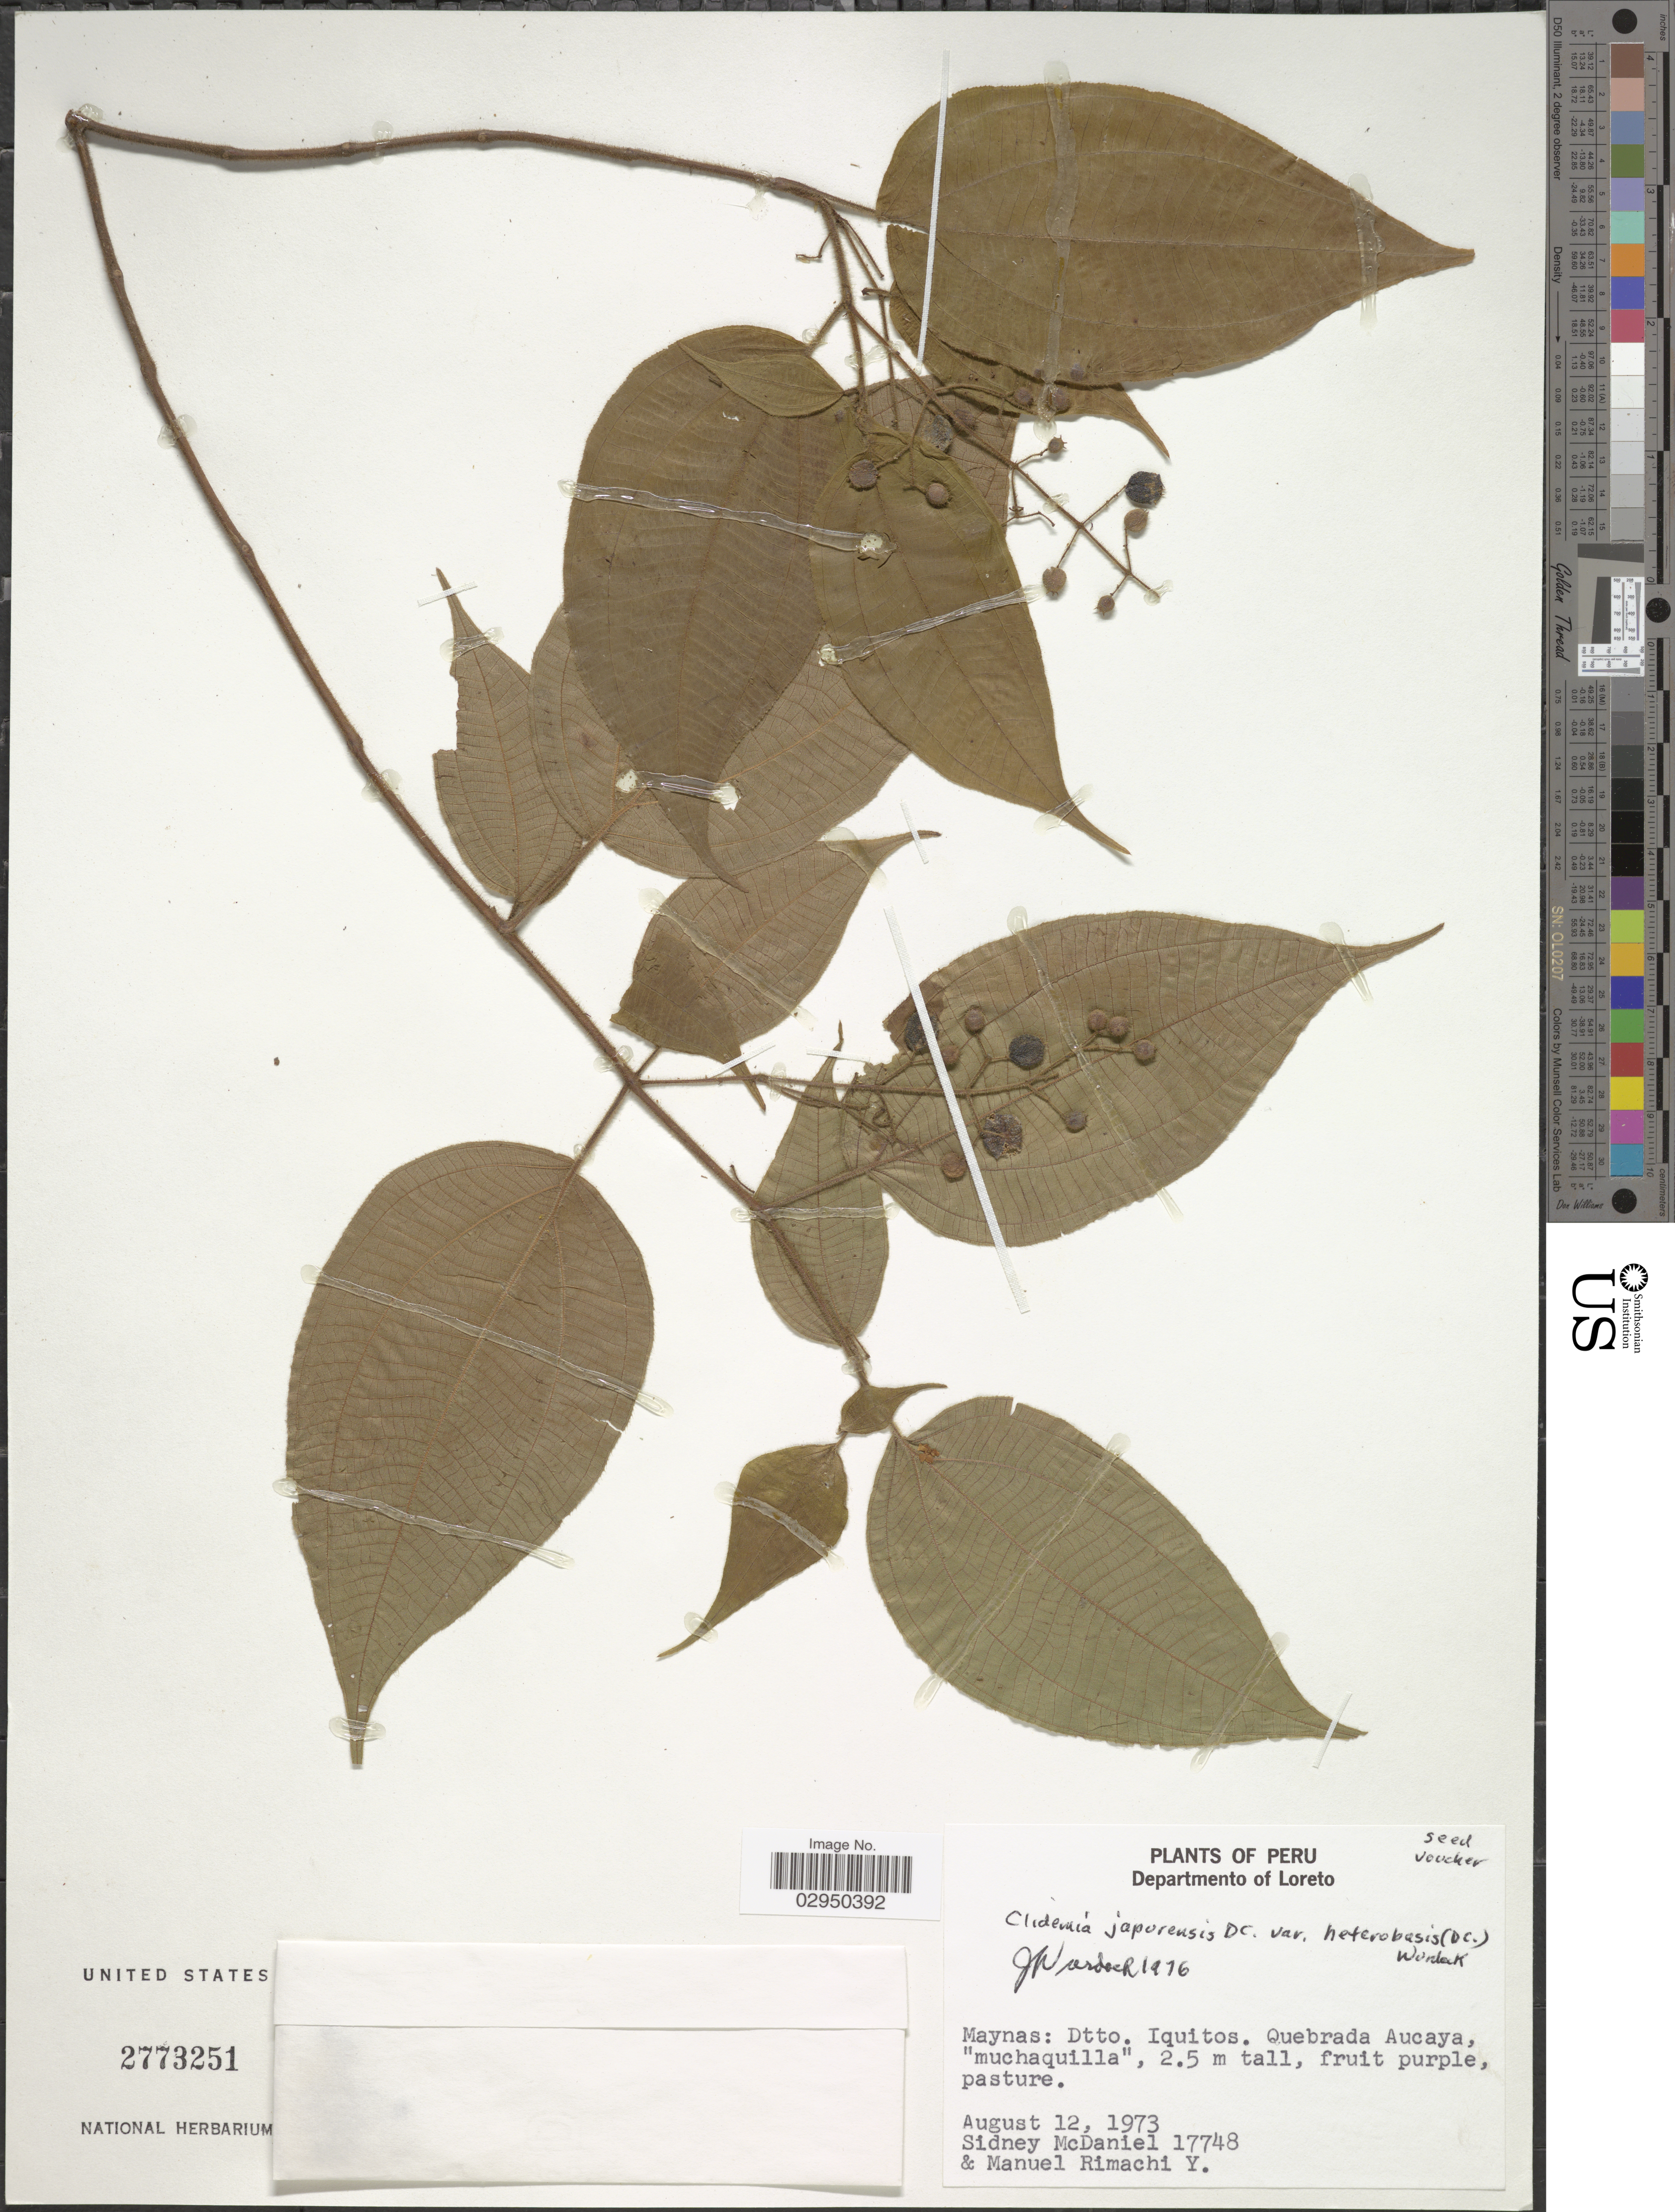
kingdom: Plantae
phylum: Tracheophyta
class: Magnoliopsida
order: Myrtales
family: Melastomataceae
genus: Clidemia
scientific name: Clidemia japurensis var. heterobasis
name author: (DC.) Wurdack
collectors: S. McDaniel & M. Rimachi Y.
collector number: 17748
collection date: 1973-08-12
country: Peru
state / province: Loreto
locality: Departmento of Loreto. Maynas: Dtto. Iquitos. Quebrada Aucaya, "muchaquilla".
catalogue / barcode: US 2773251